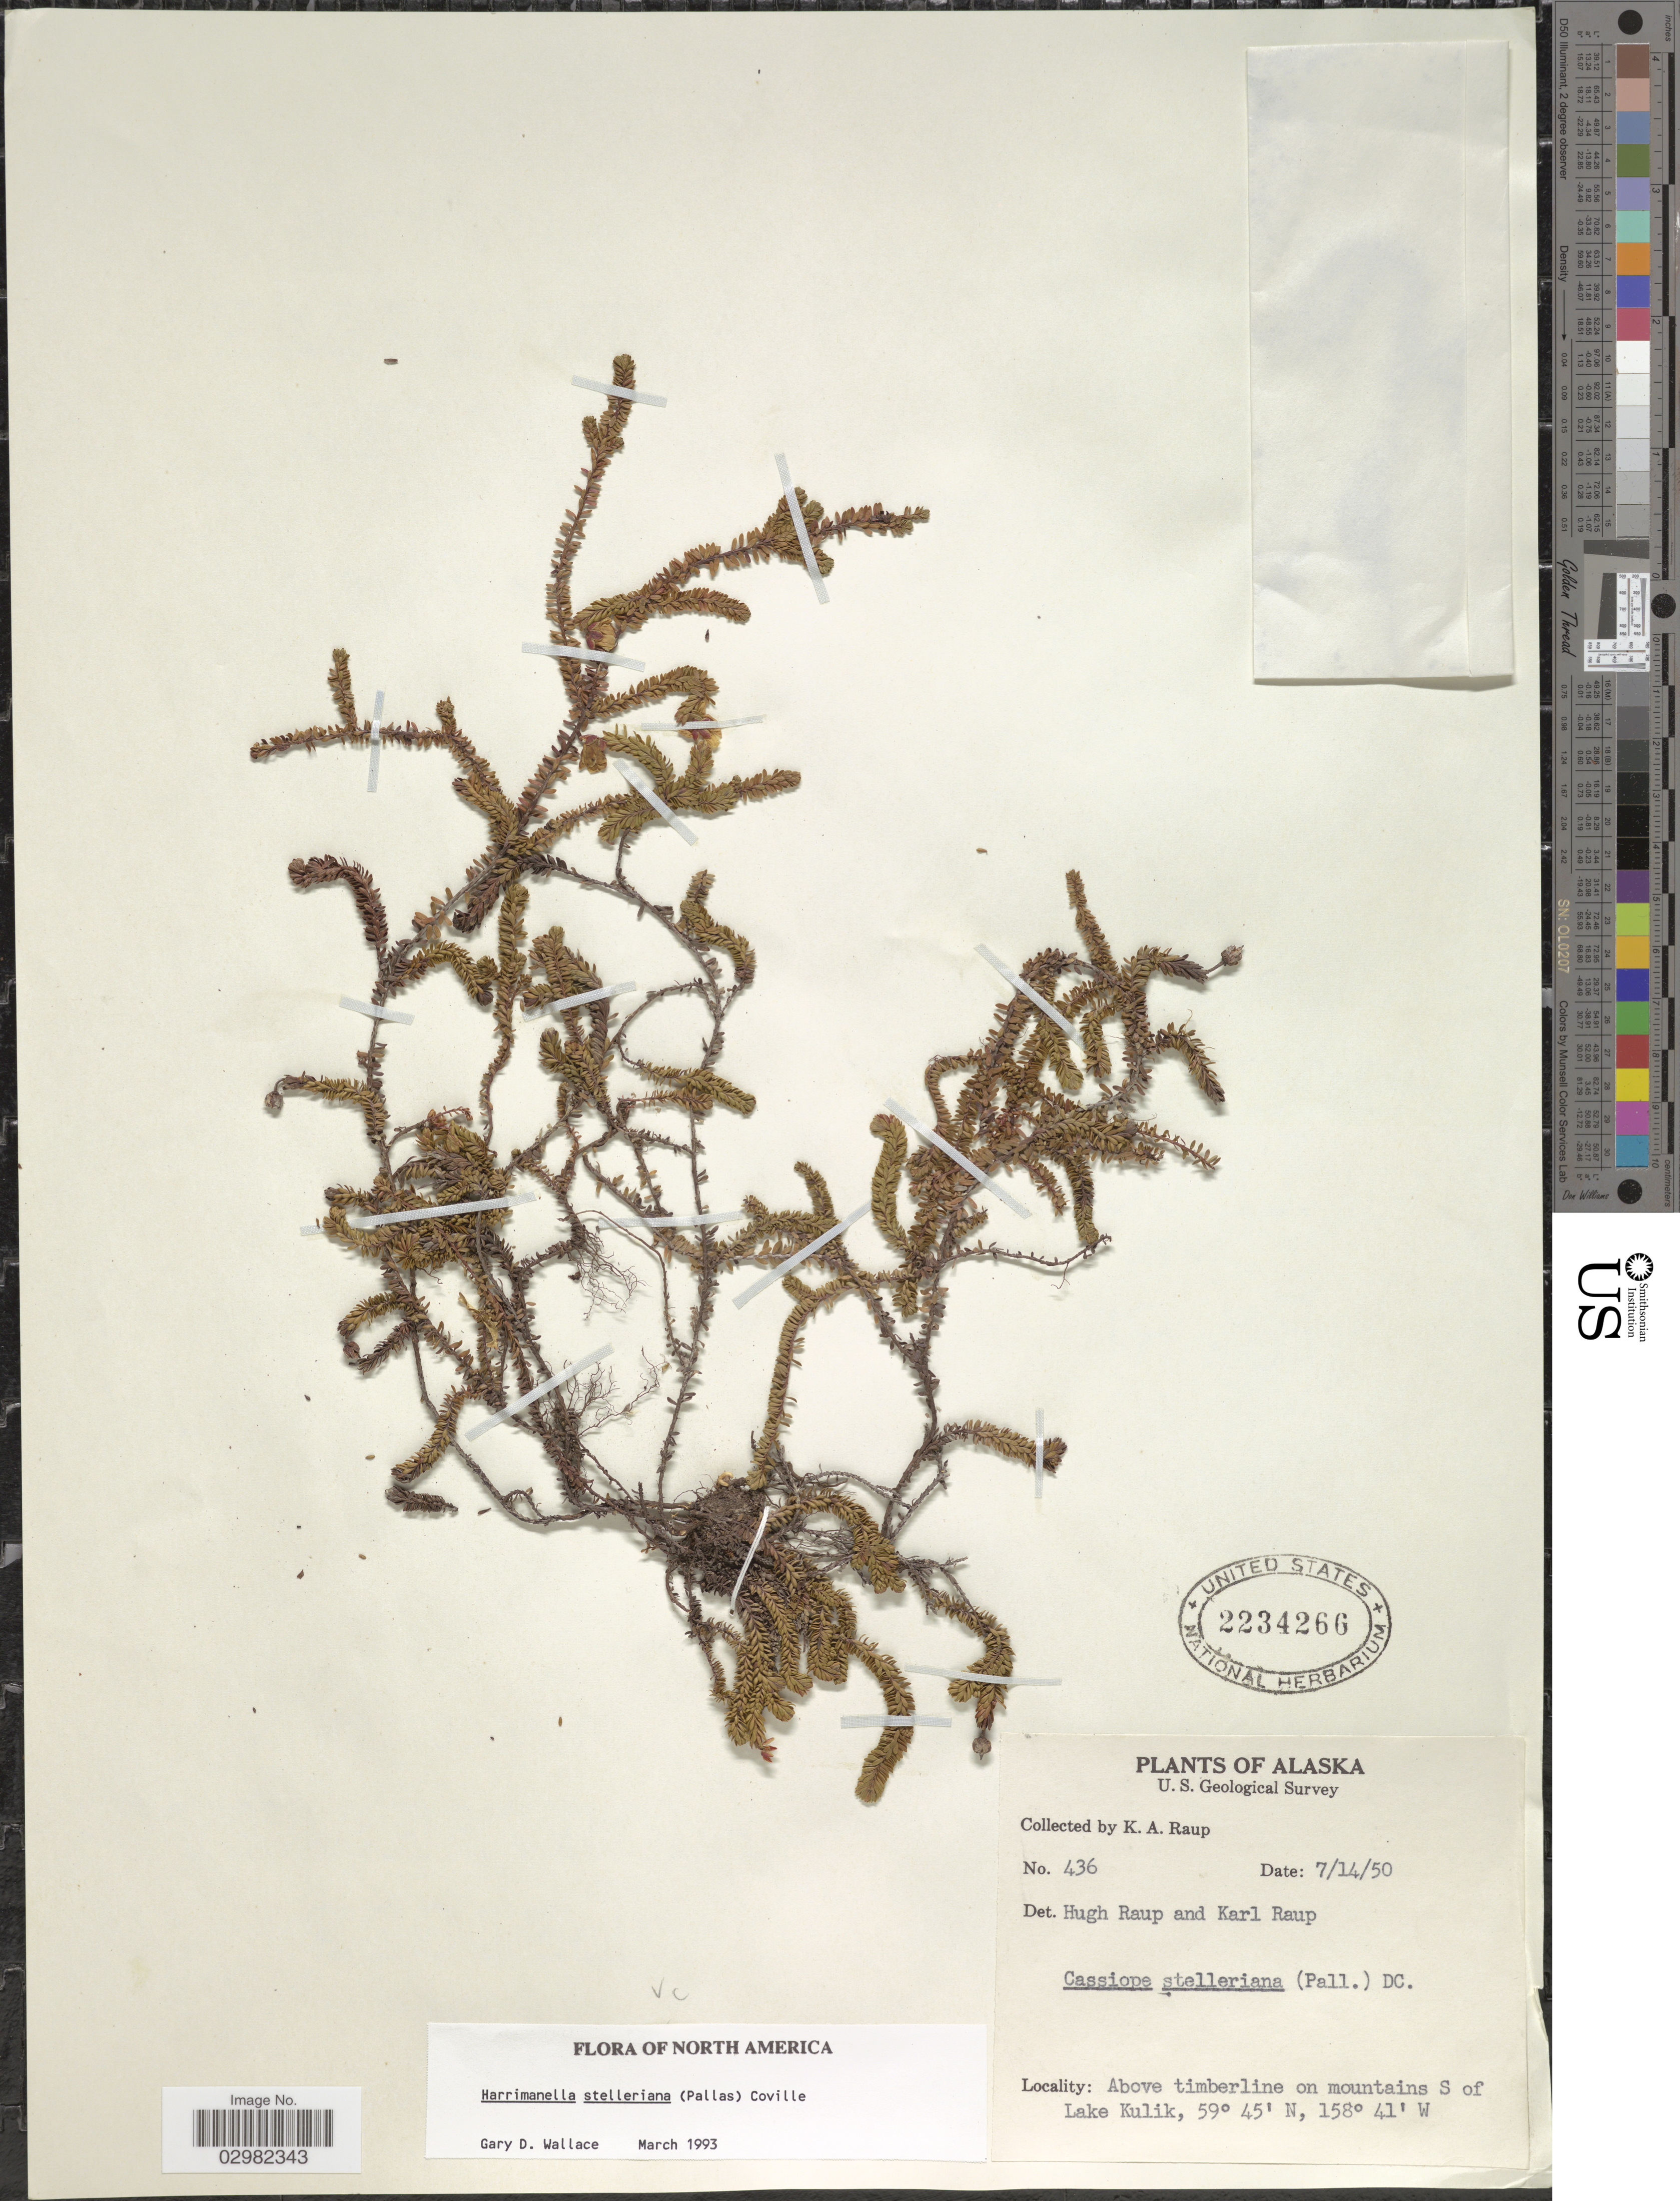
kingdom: Plantae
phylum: Tracheophyta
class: Magnoliopsida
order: Ericales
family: Ericaceae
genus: Harrimanella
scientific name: Harrimanella stelleriana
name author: (Pall.) Coville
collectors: K. Raup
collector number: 436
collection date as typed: Transcribed d/m/y: 14/7/50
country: United States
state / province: Alaska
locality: Above timberline on mountains S of Lake Kulik.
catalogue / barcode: US 2234266